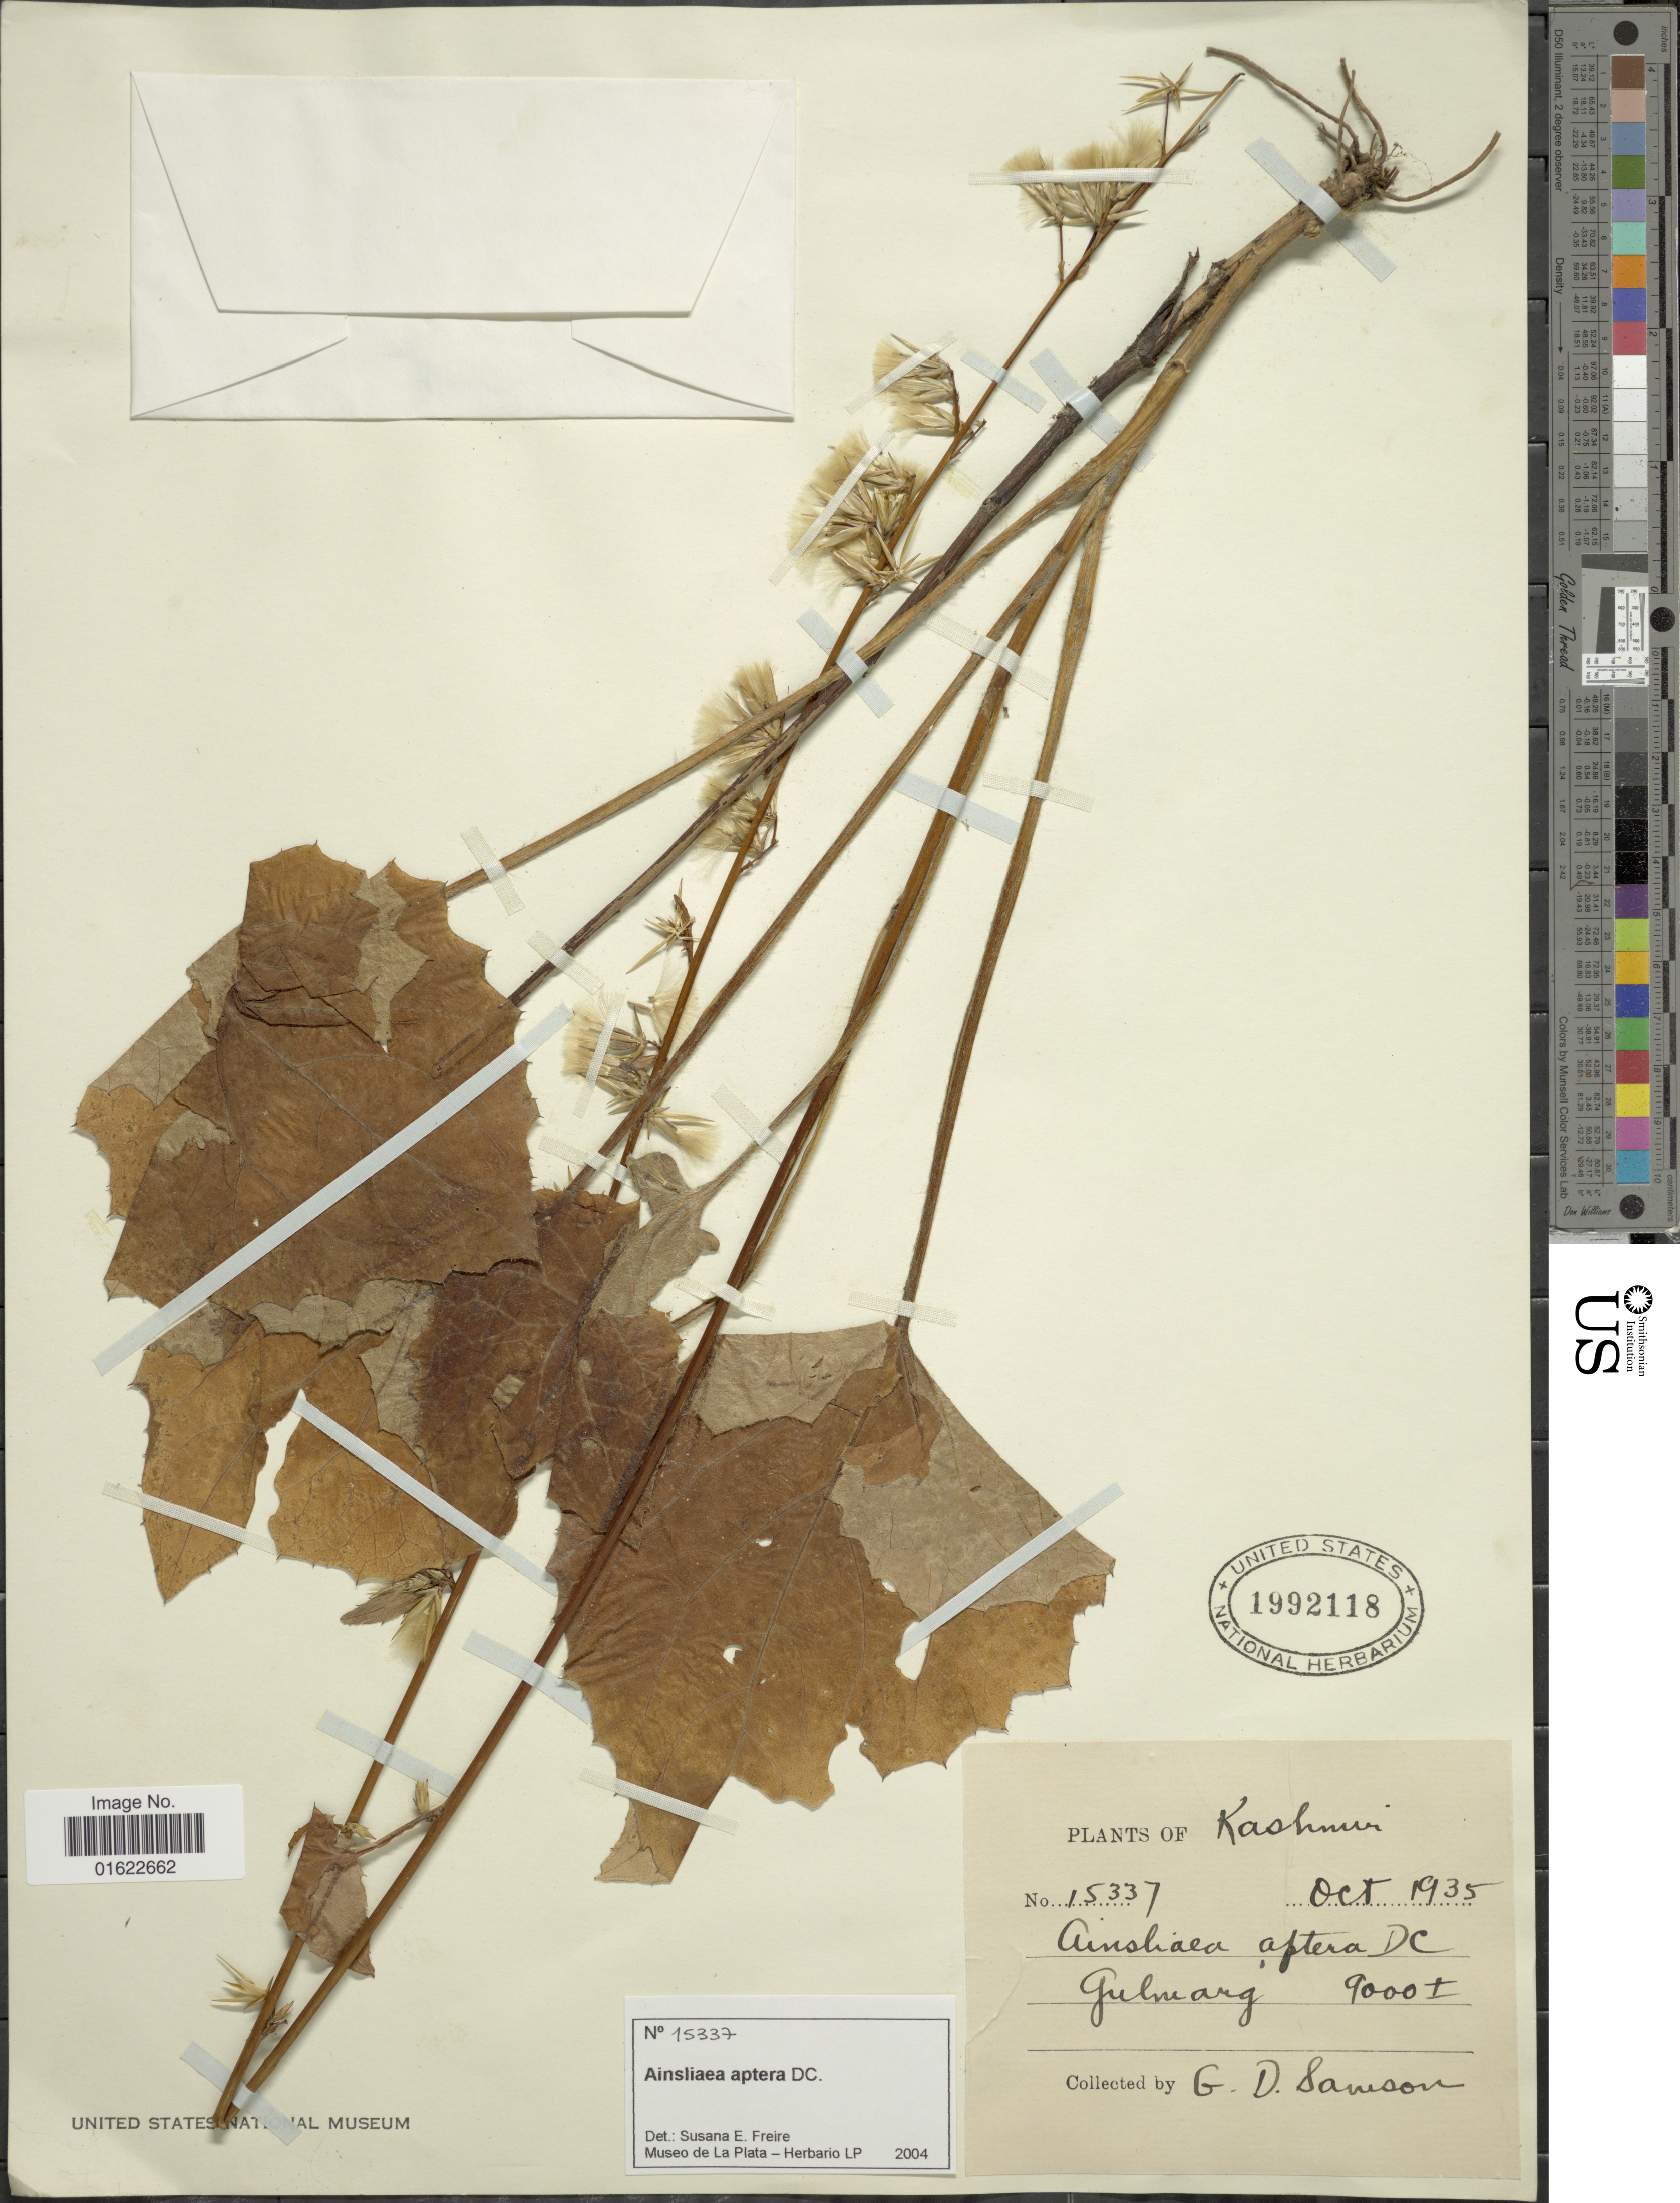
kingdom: Plantae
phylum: Tracheophyta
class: Magnoliopsida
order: Asterales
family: Asteraceae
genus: Ainsliaea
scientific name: Ainsliaea aptera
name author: DC.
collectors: G. Samson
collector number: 15337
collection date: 1935-10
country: India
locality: Kashmir, Gulmarg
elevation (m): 2743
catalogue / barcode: US 1992118